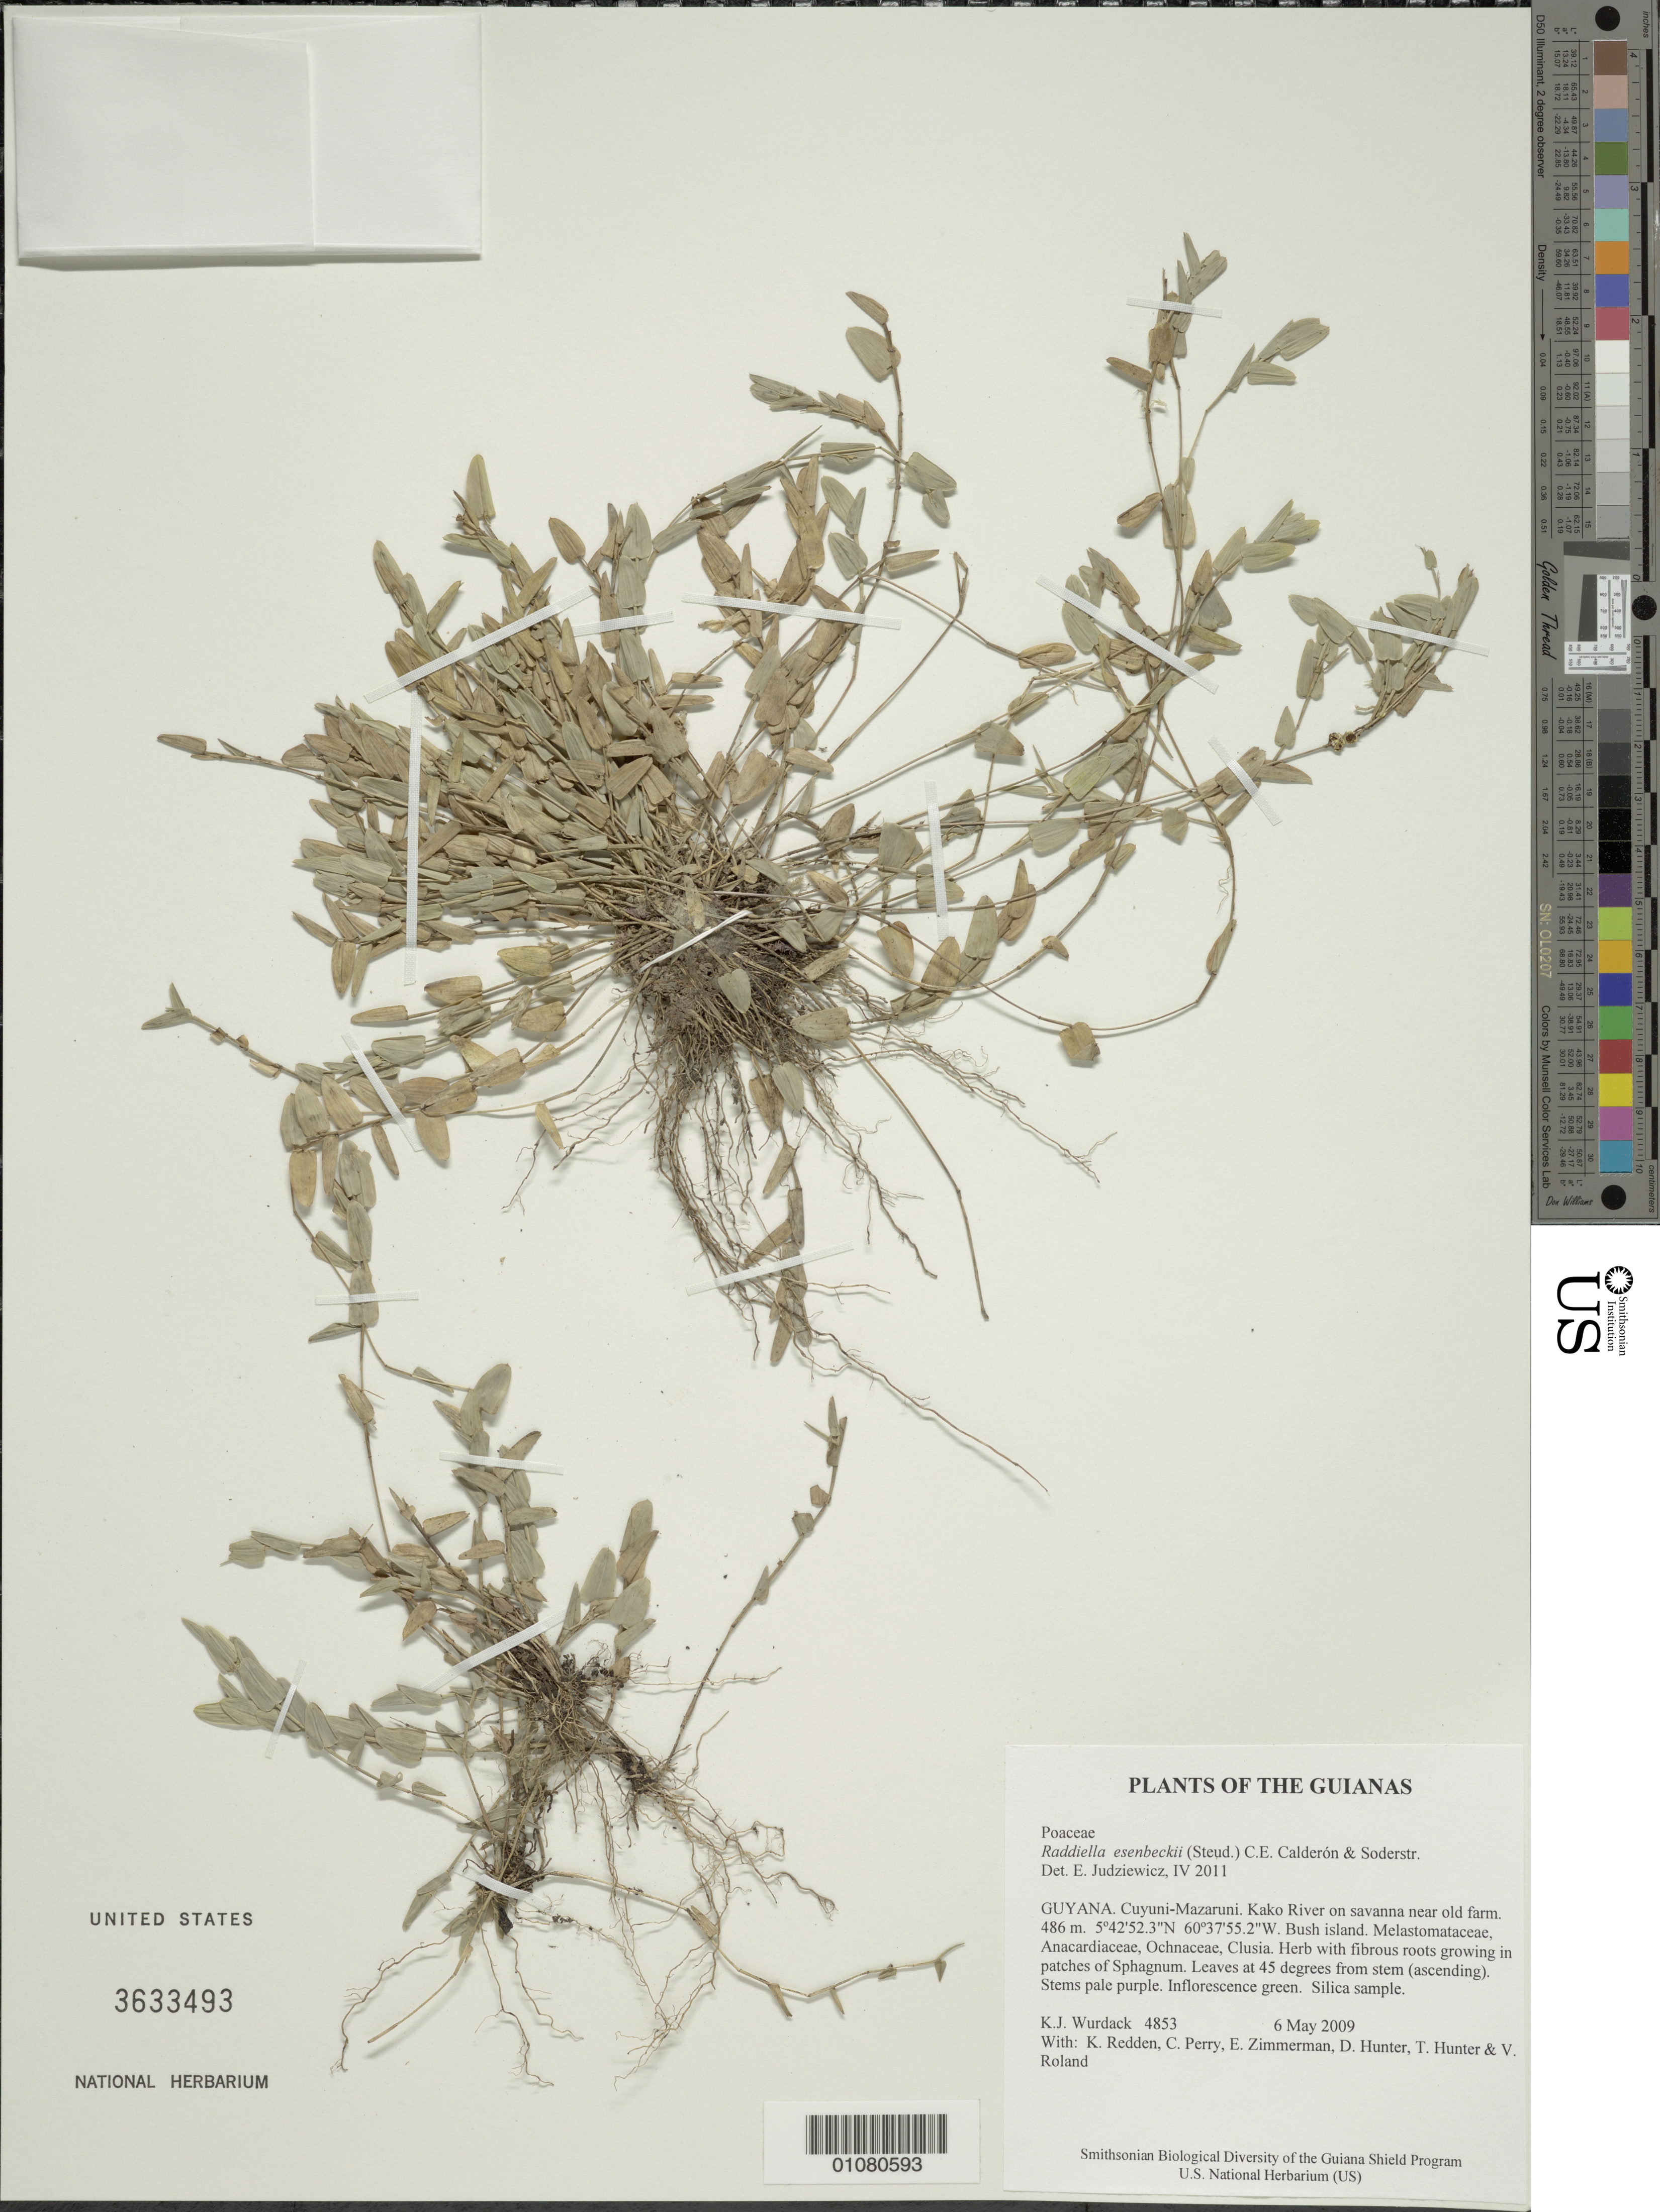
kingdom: Plantae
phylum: Tracheophyta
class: Liliopsida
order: Poales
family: Poaceae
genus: Raddiella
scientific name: Raddiella esenbeckii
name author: (Steud.) C. E. Calderón & Soderstr.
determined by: Judziewicz, E. J.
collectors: K. Wurdack, K. M. Redden, C. Perry, E. Zimmerman, D. Hunter, T. Hunter & V. Roland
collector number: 4853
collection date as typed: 6 May 2009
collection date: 2009-05-06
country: Guyana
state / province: Cuyuni-Mazaruni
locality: Kako River on savanna near old farm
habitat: Bush island. Melastomataceae, Anacardiaceae, Ochnaceae, Clusia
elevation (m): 486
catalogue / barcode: US 3633493